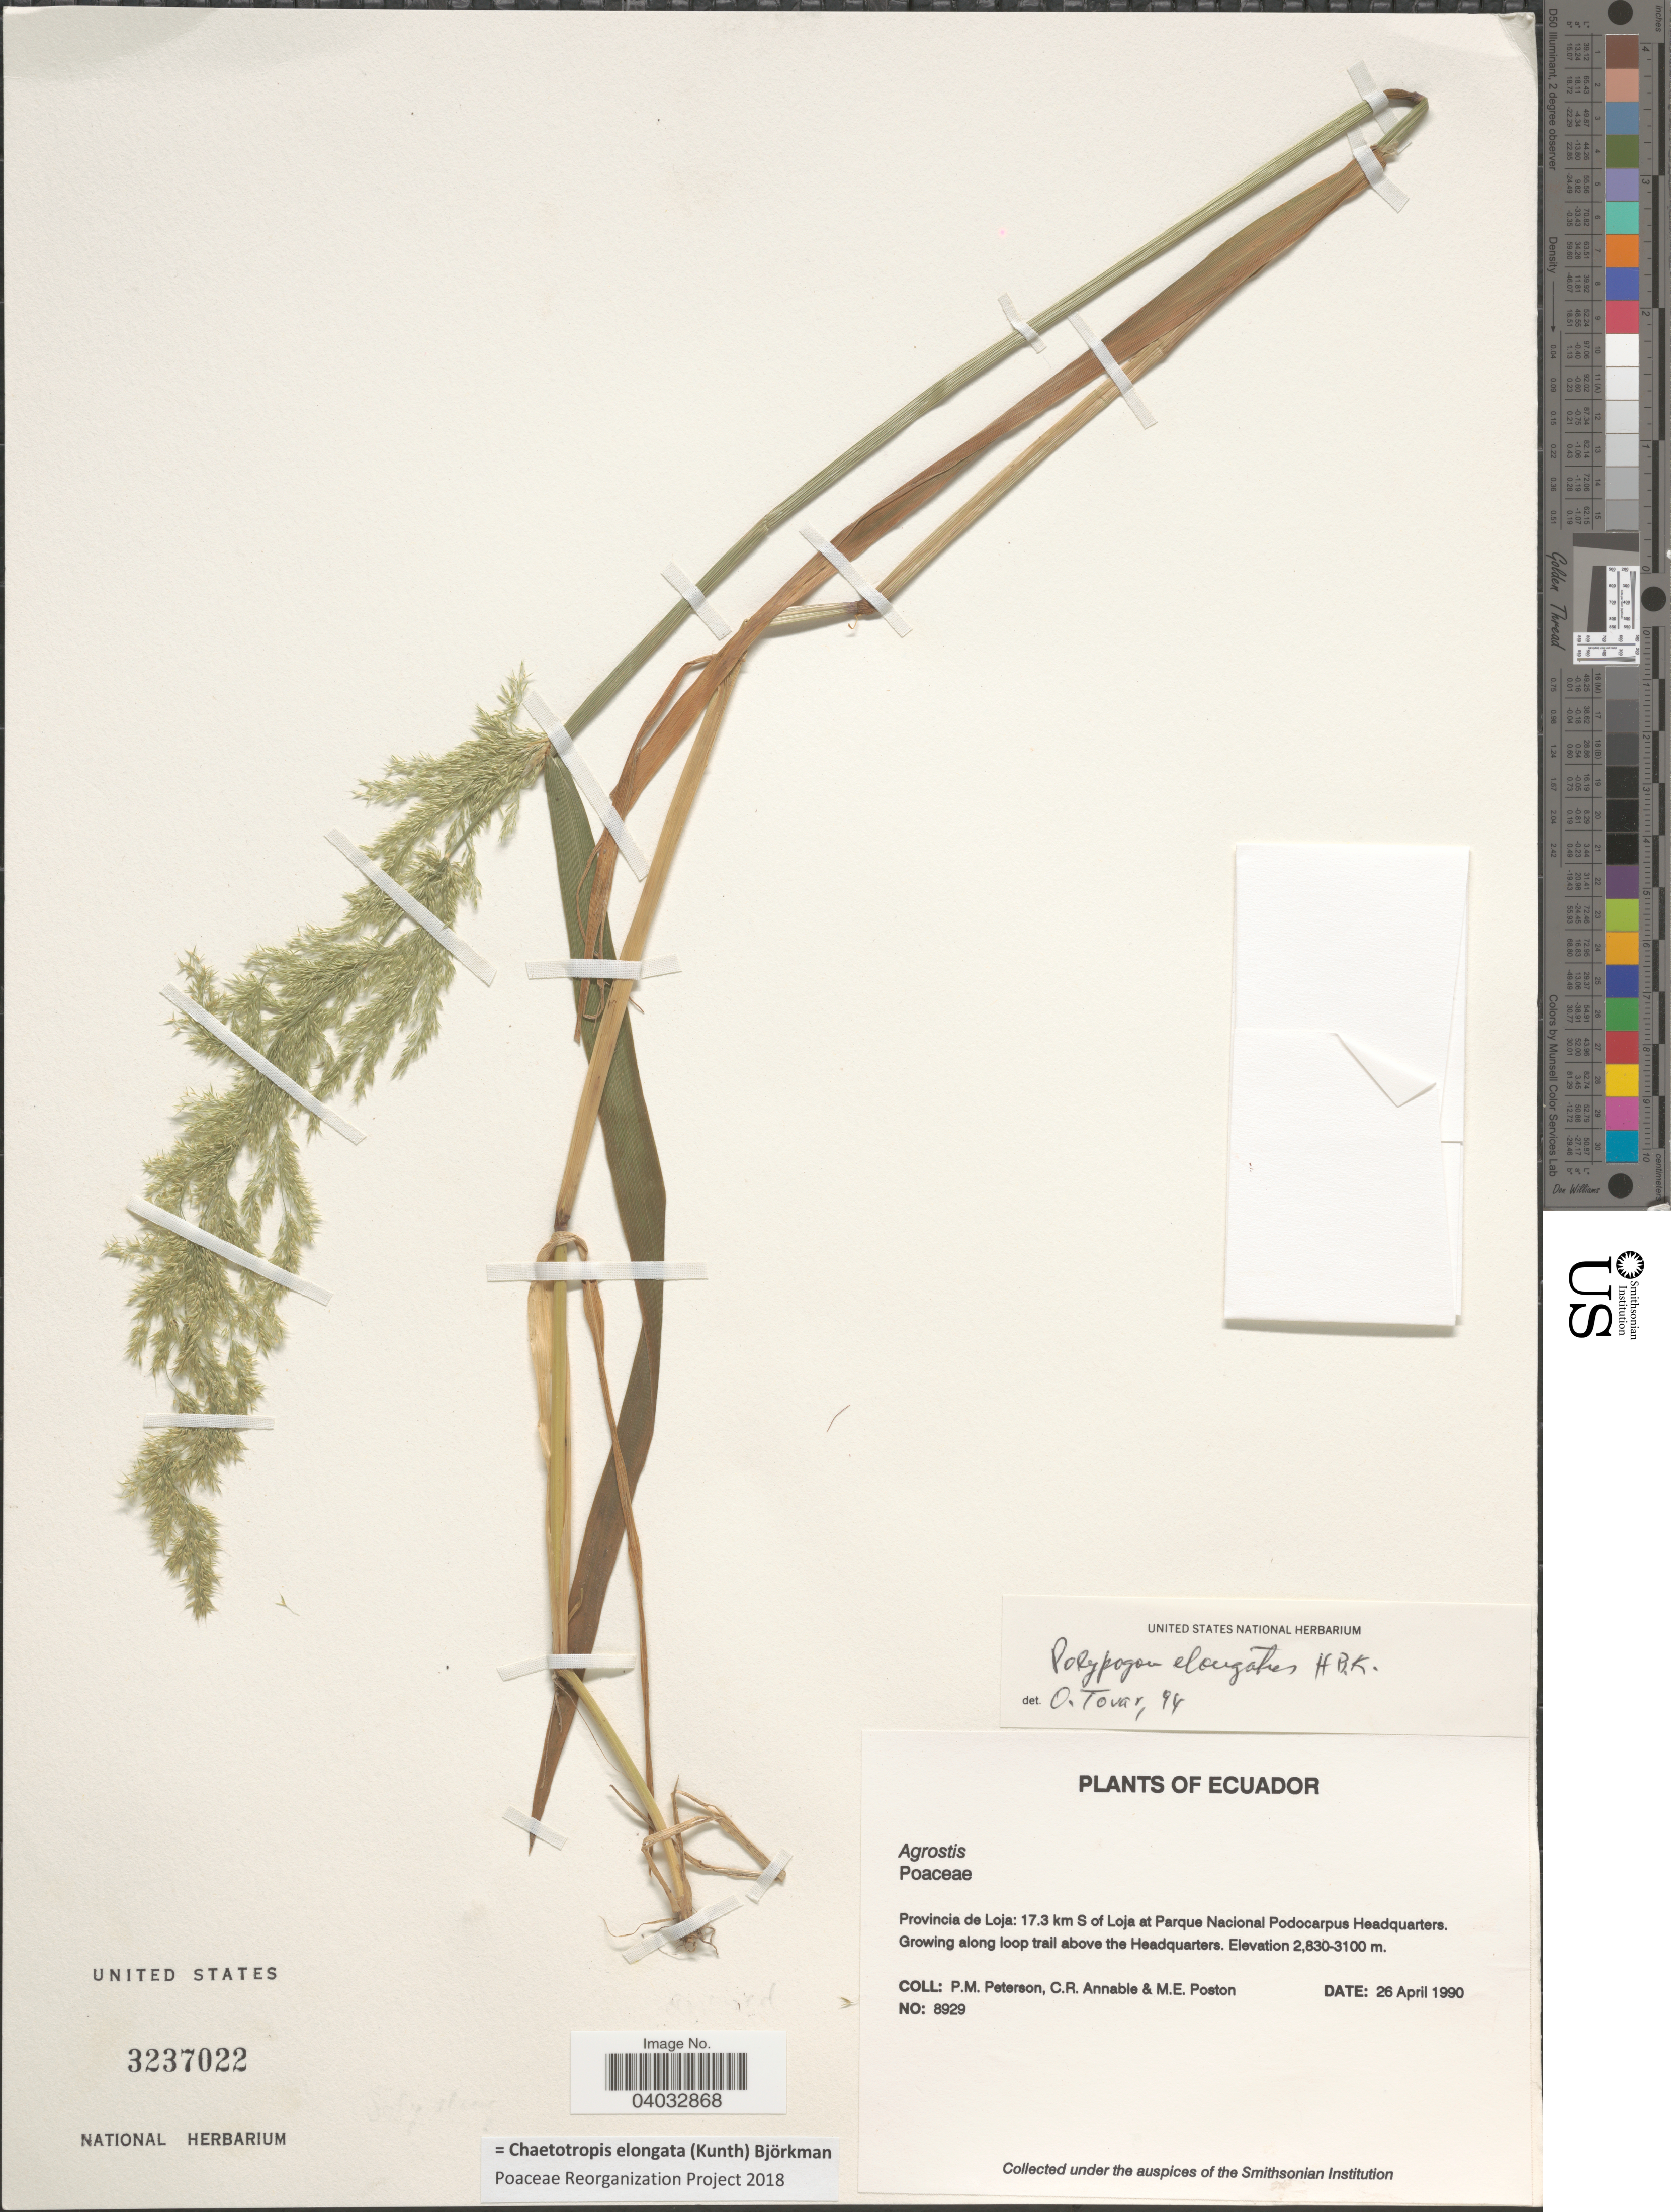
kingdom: Plantae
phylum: Tracheophyta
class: Liliopsida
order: Poales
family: Poaceae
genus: Chaetotropis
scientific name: Chaetotropis elongata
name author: (Kunth) Björkman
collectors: P. M. Peterson, C. R. Annable & M. Poston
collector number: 8929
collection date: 1990-04-26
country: Ecuador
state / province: Loja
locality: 17.3 km S of Loja at Parque Nacional Podocarpus Headquarters. Along loop trail above the Headquarters.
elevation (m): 2830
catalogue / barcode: US 3237022